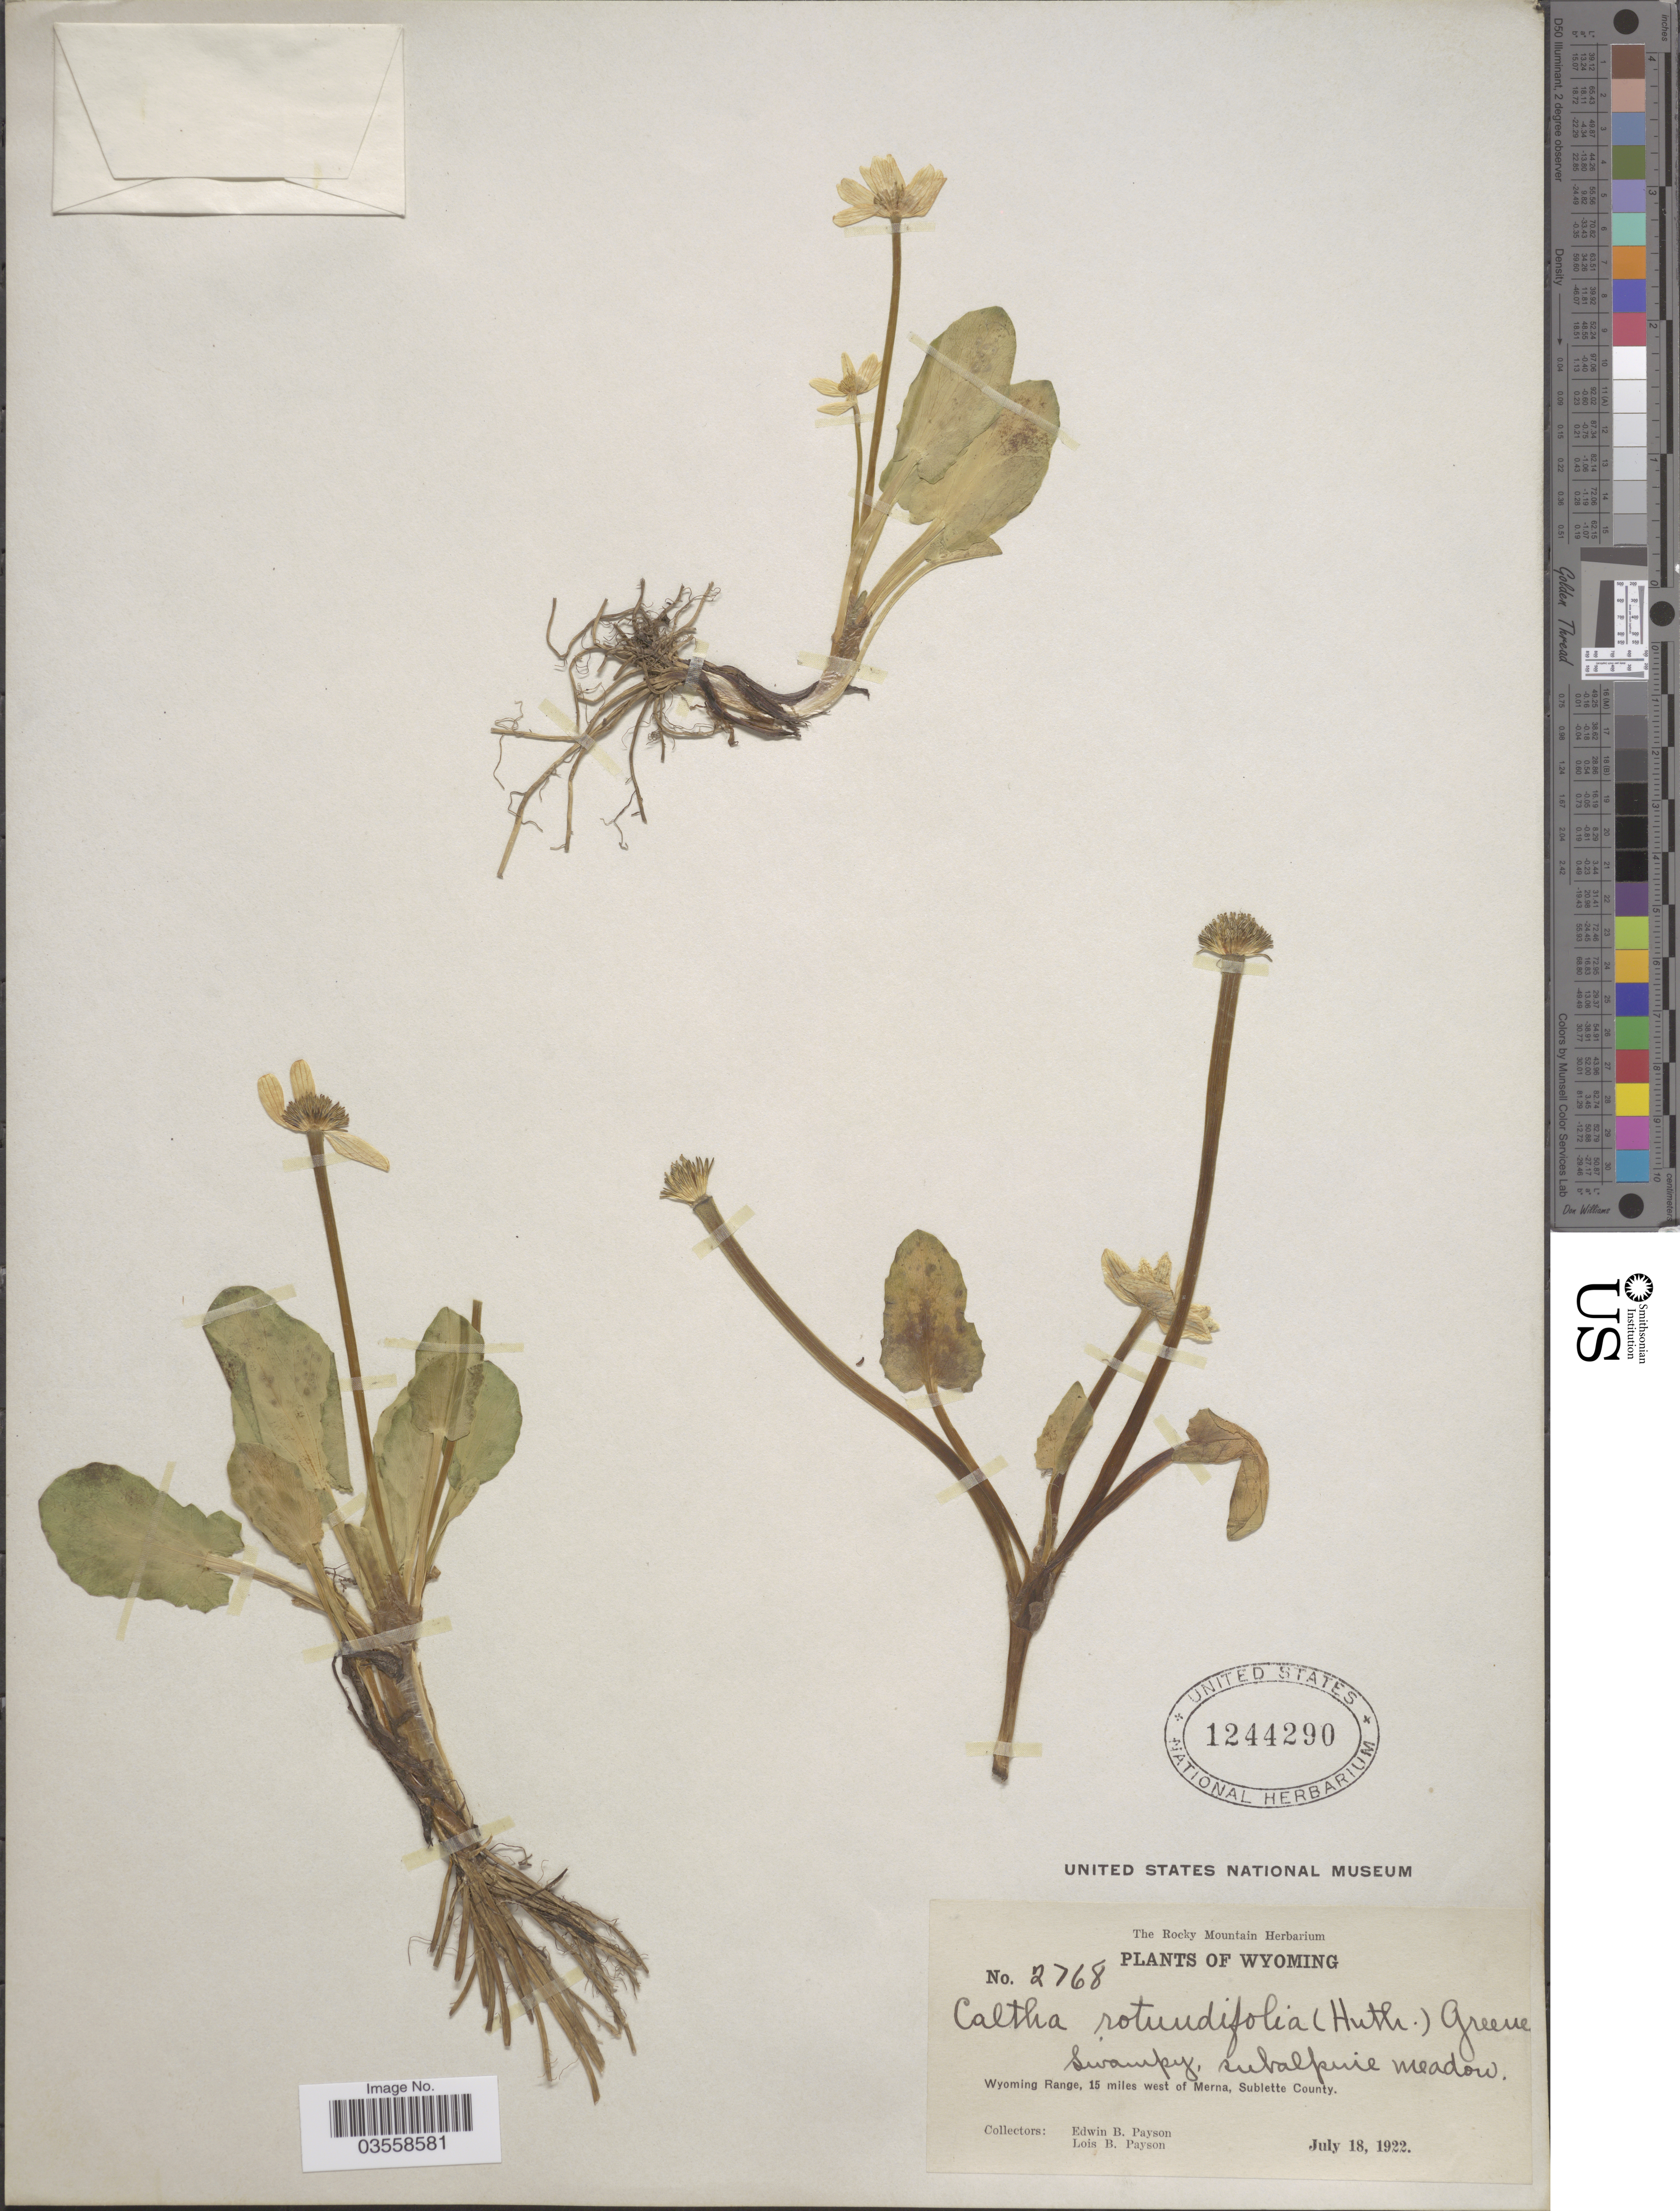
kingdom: Plantae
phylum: Tracheophyta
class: Magnoliopsida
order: Ranunculales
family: Ranunculaceae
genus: Caltha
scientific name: Caltha leptosepala var. rotundifolia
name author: Huth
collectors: E. B. Payson & L. Payson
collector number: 2768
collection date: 1922-07-18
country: United States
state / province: Wyoming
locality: Wyoming Range, 15 miles west of Merna, Sublette County.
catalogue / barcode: US 1244290